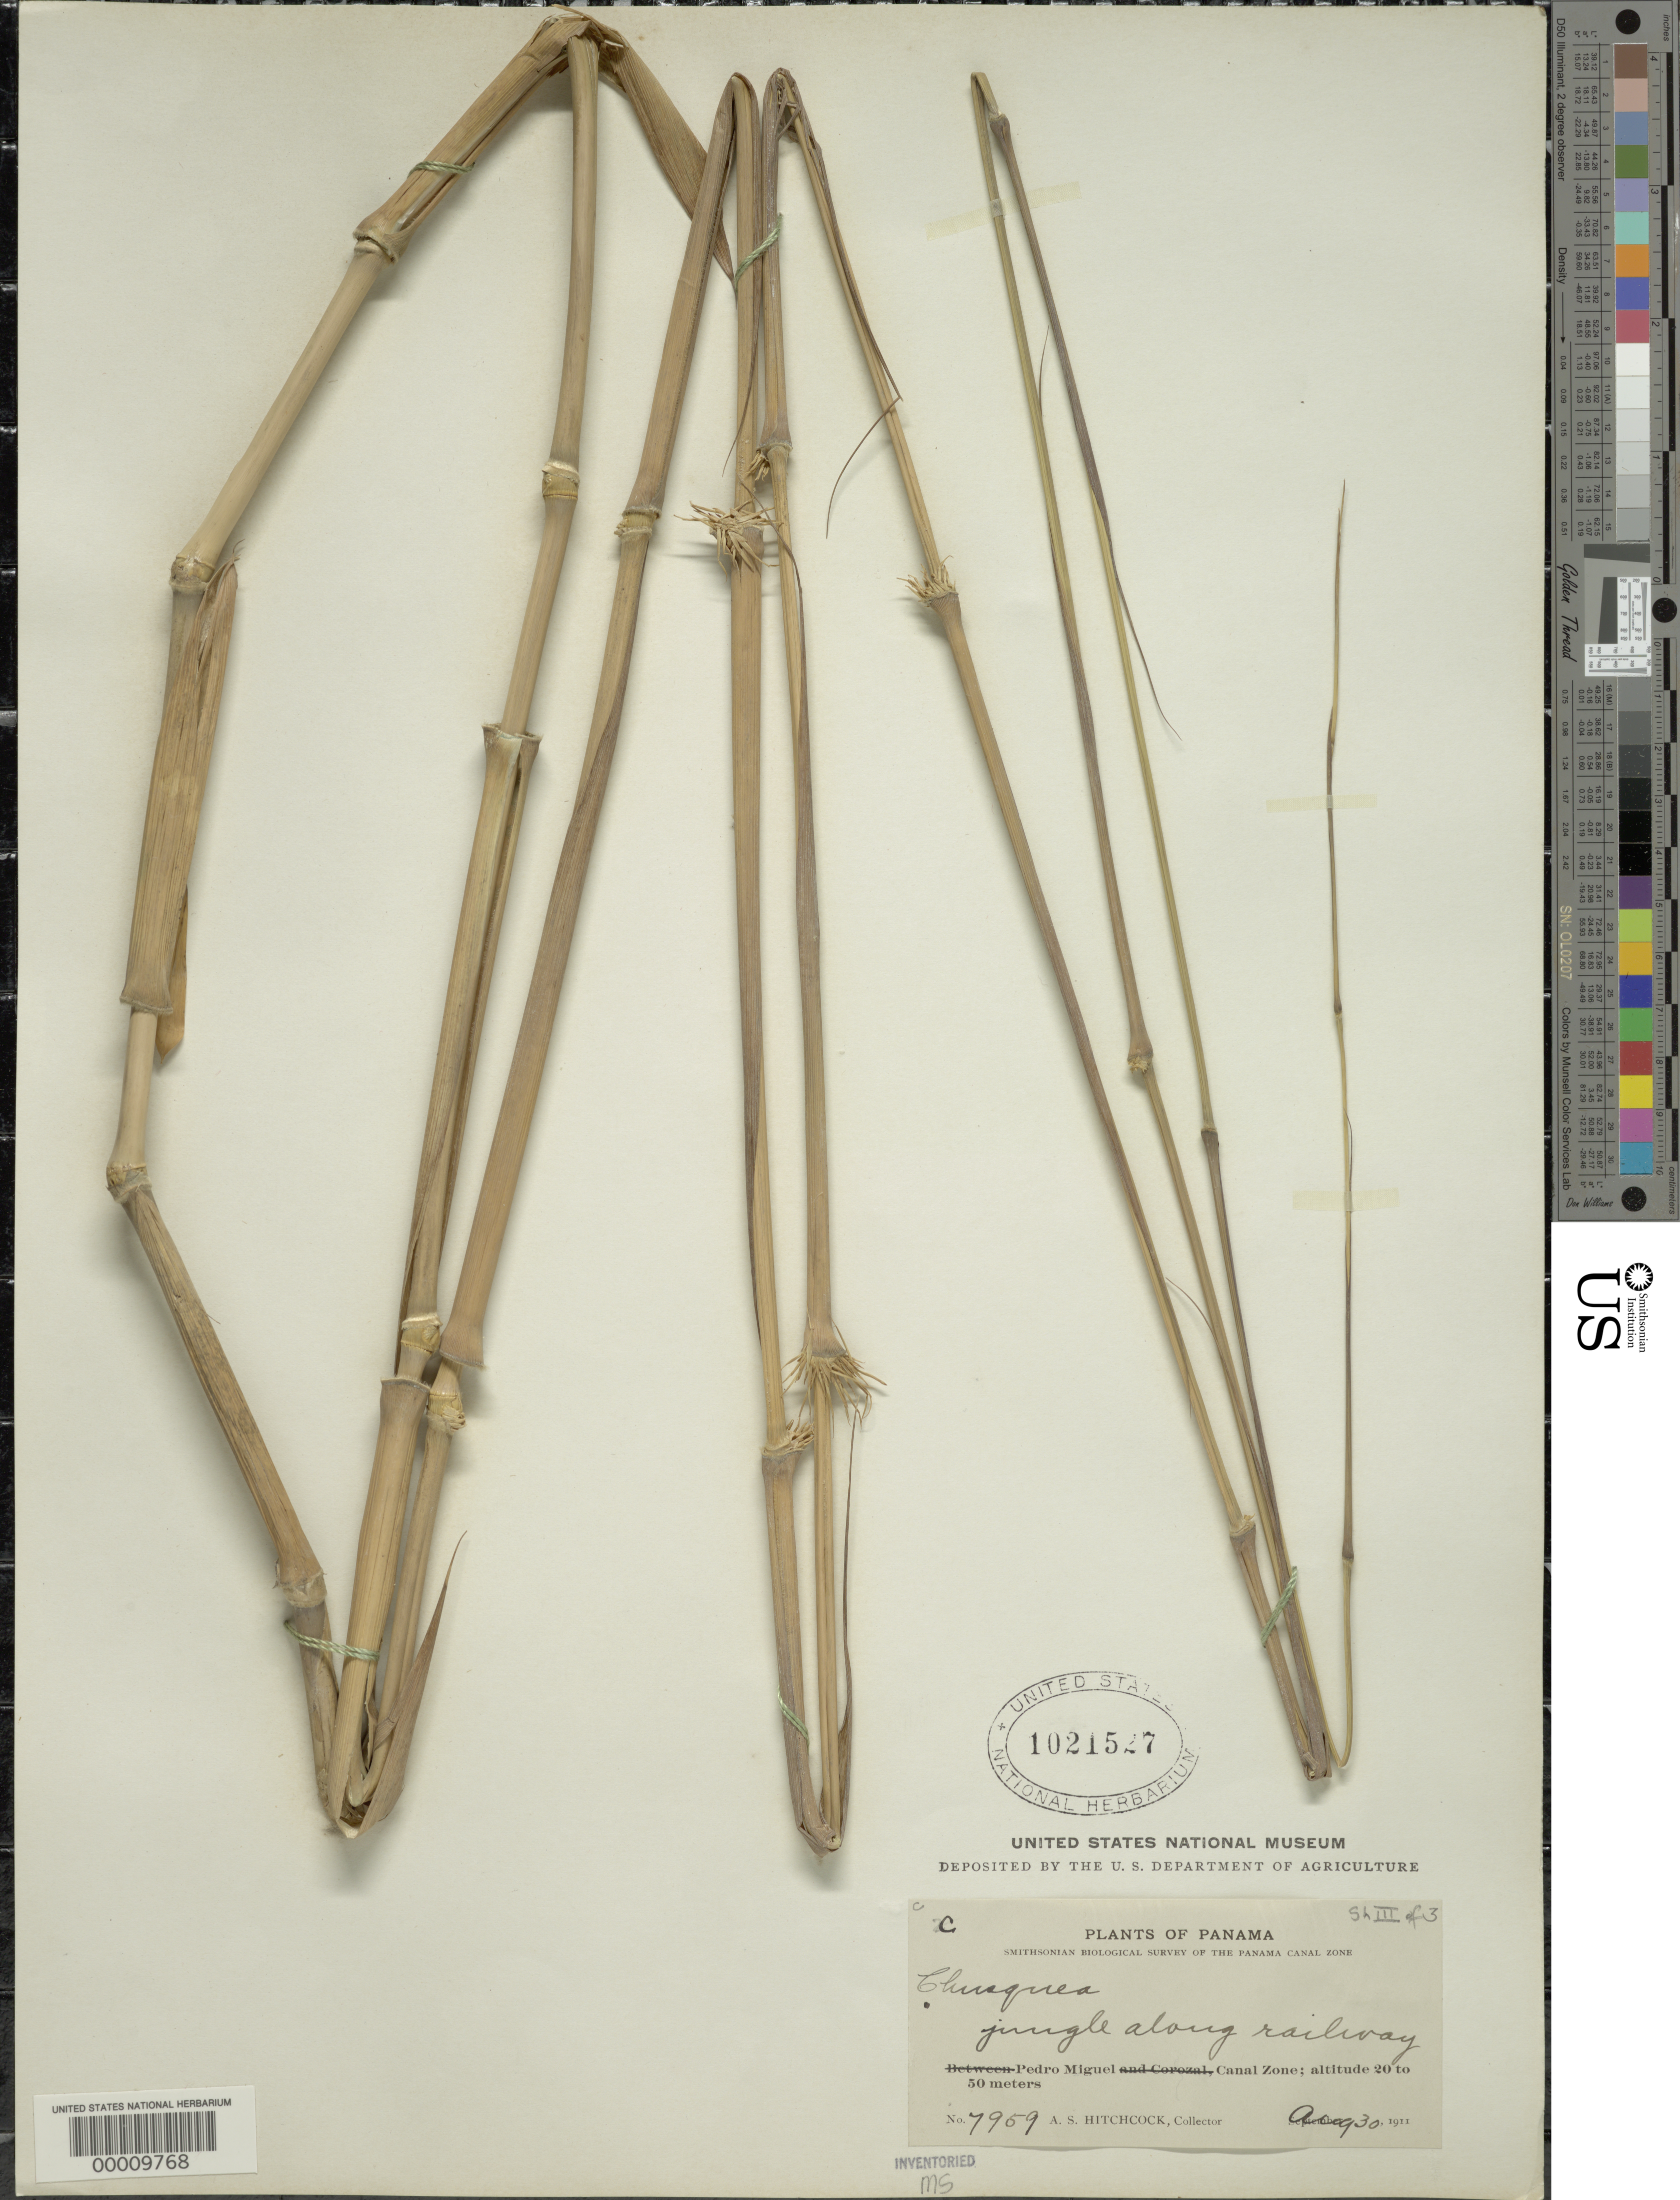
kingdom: Plantae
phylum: Tracheophyta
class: Liliopsida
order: Poales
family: Poaceae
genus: Chusquea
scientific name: Chusquea simpliciflora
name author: Munro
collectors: A. S. Hitchcock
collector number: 7959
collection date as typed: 30 Aug 1911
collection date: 1911-08-30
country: Panama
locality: Pedro Miguel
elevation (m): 20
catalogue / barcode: US 1021527